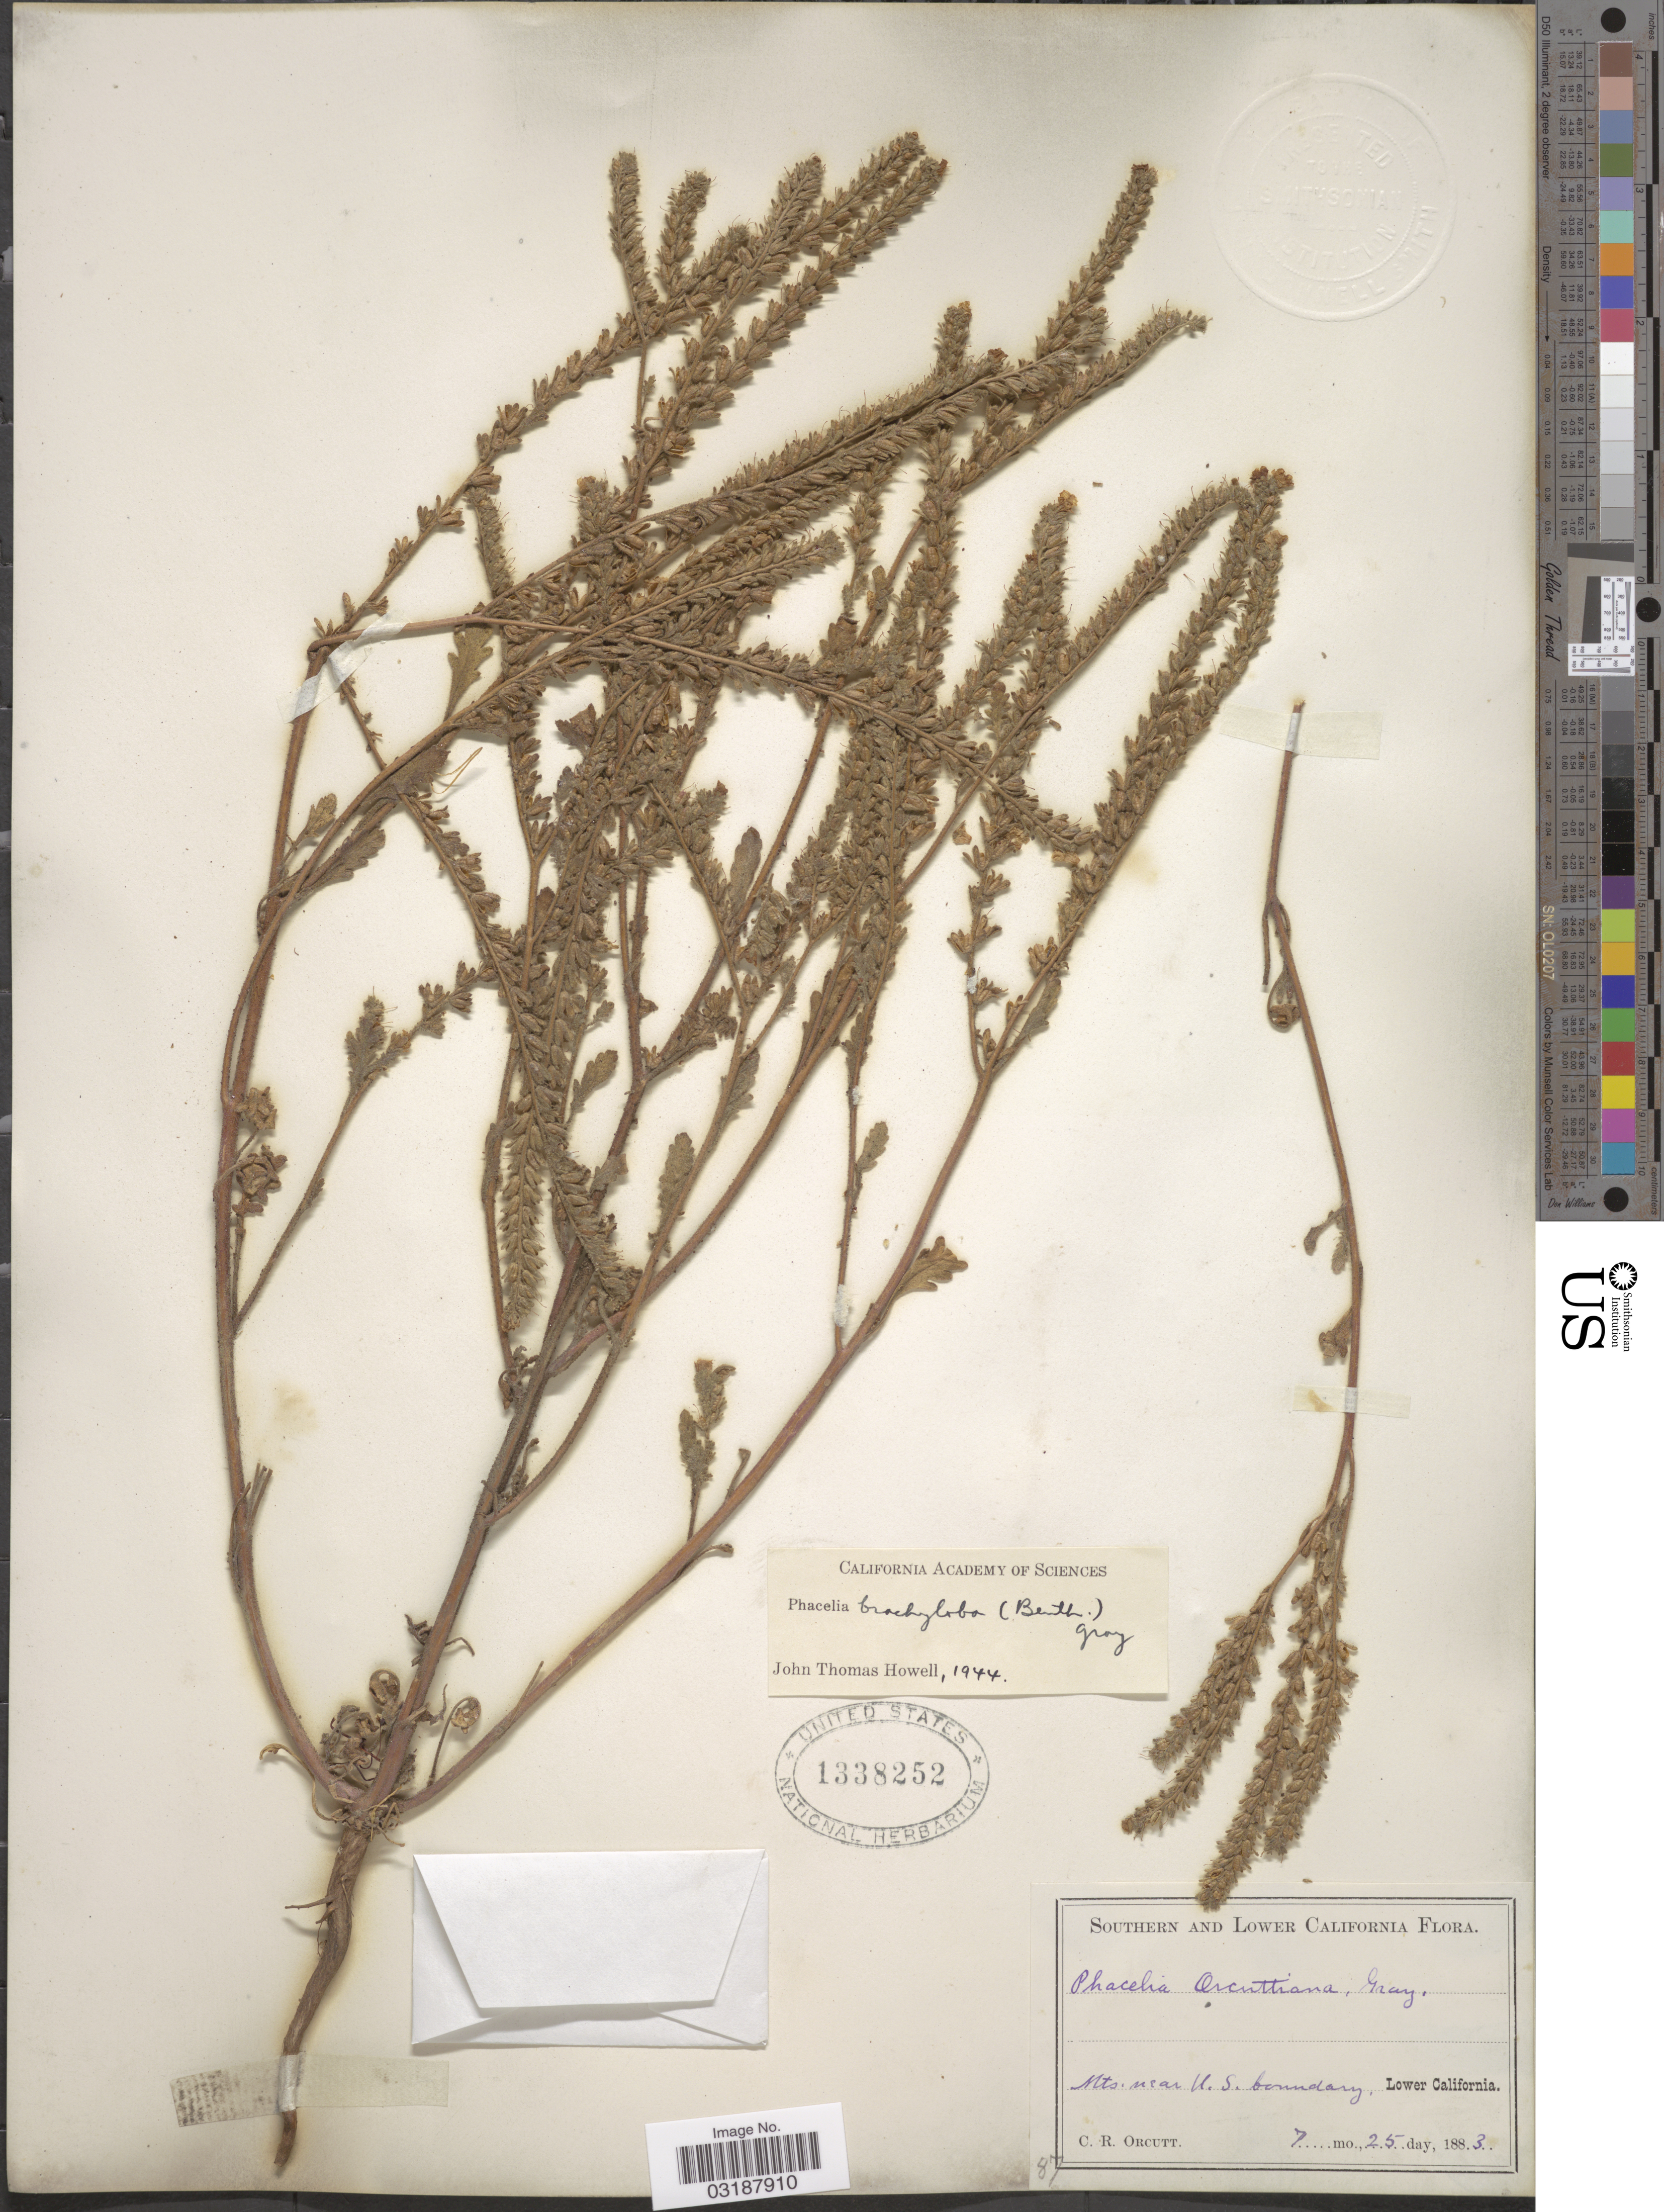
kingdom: Plantae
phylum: Tracheophyta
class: Magnoliopsida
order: Boraginales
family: Hydrophyllaceae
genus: Phacelia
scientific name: Phacelia brachyloba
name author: (Benth.) A. Gray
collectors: C. R. Orcutt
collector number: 87*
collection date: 1883-07-25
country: Mexico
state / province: Baja California Norte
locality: Mts. near U.S. boundary, Lower California.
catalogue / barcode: US 1338252